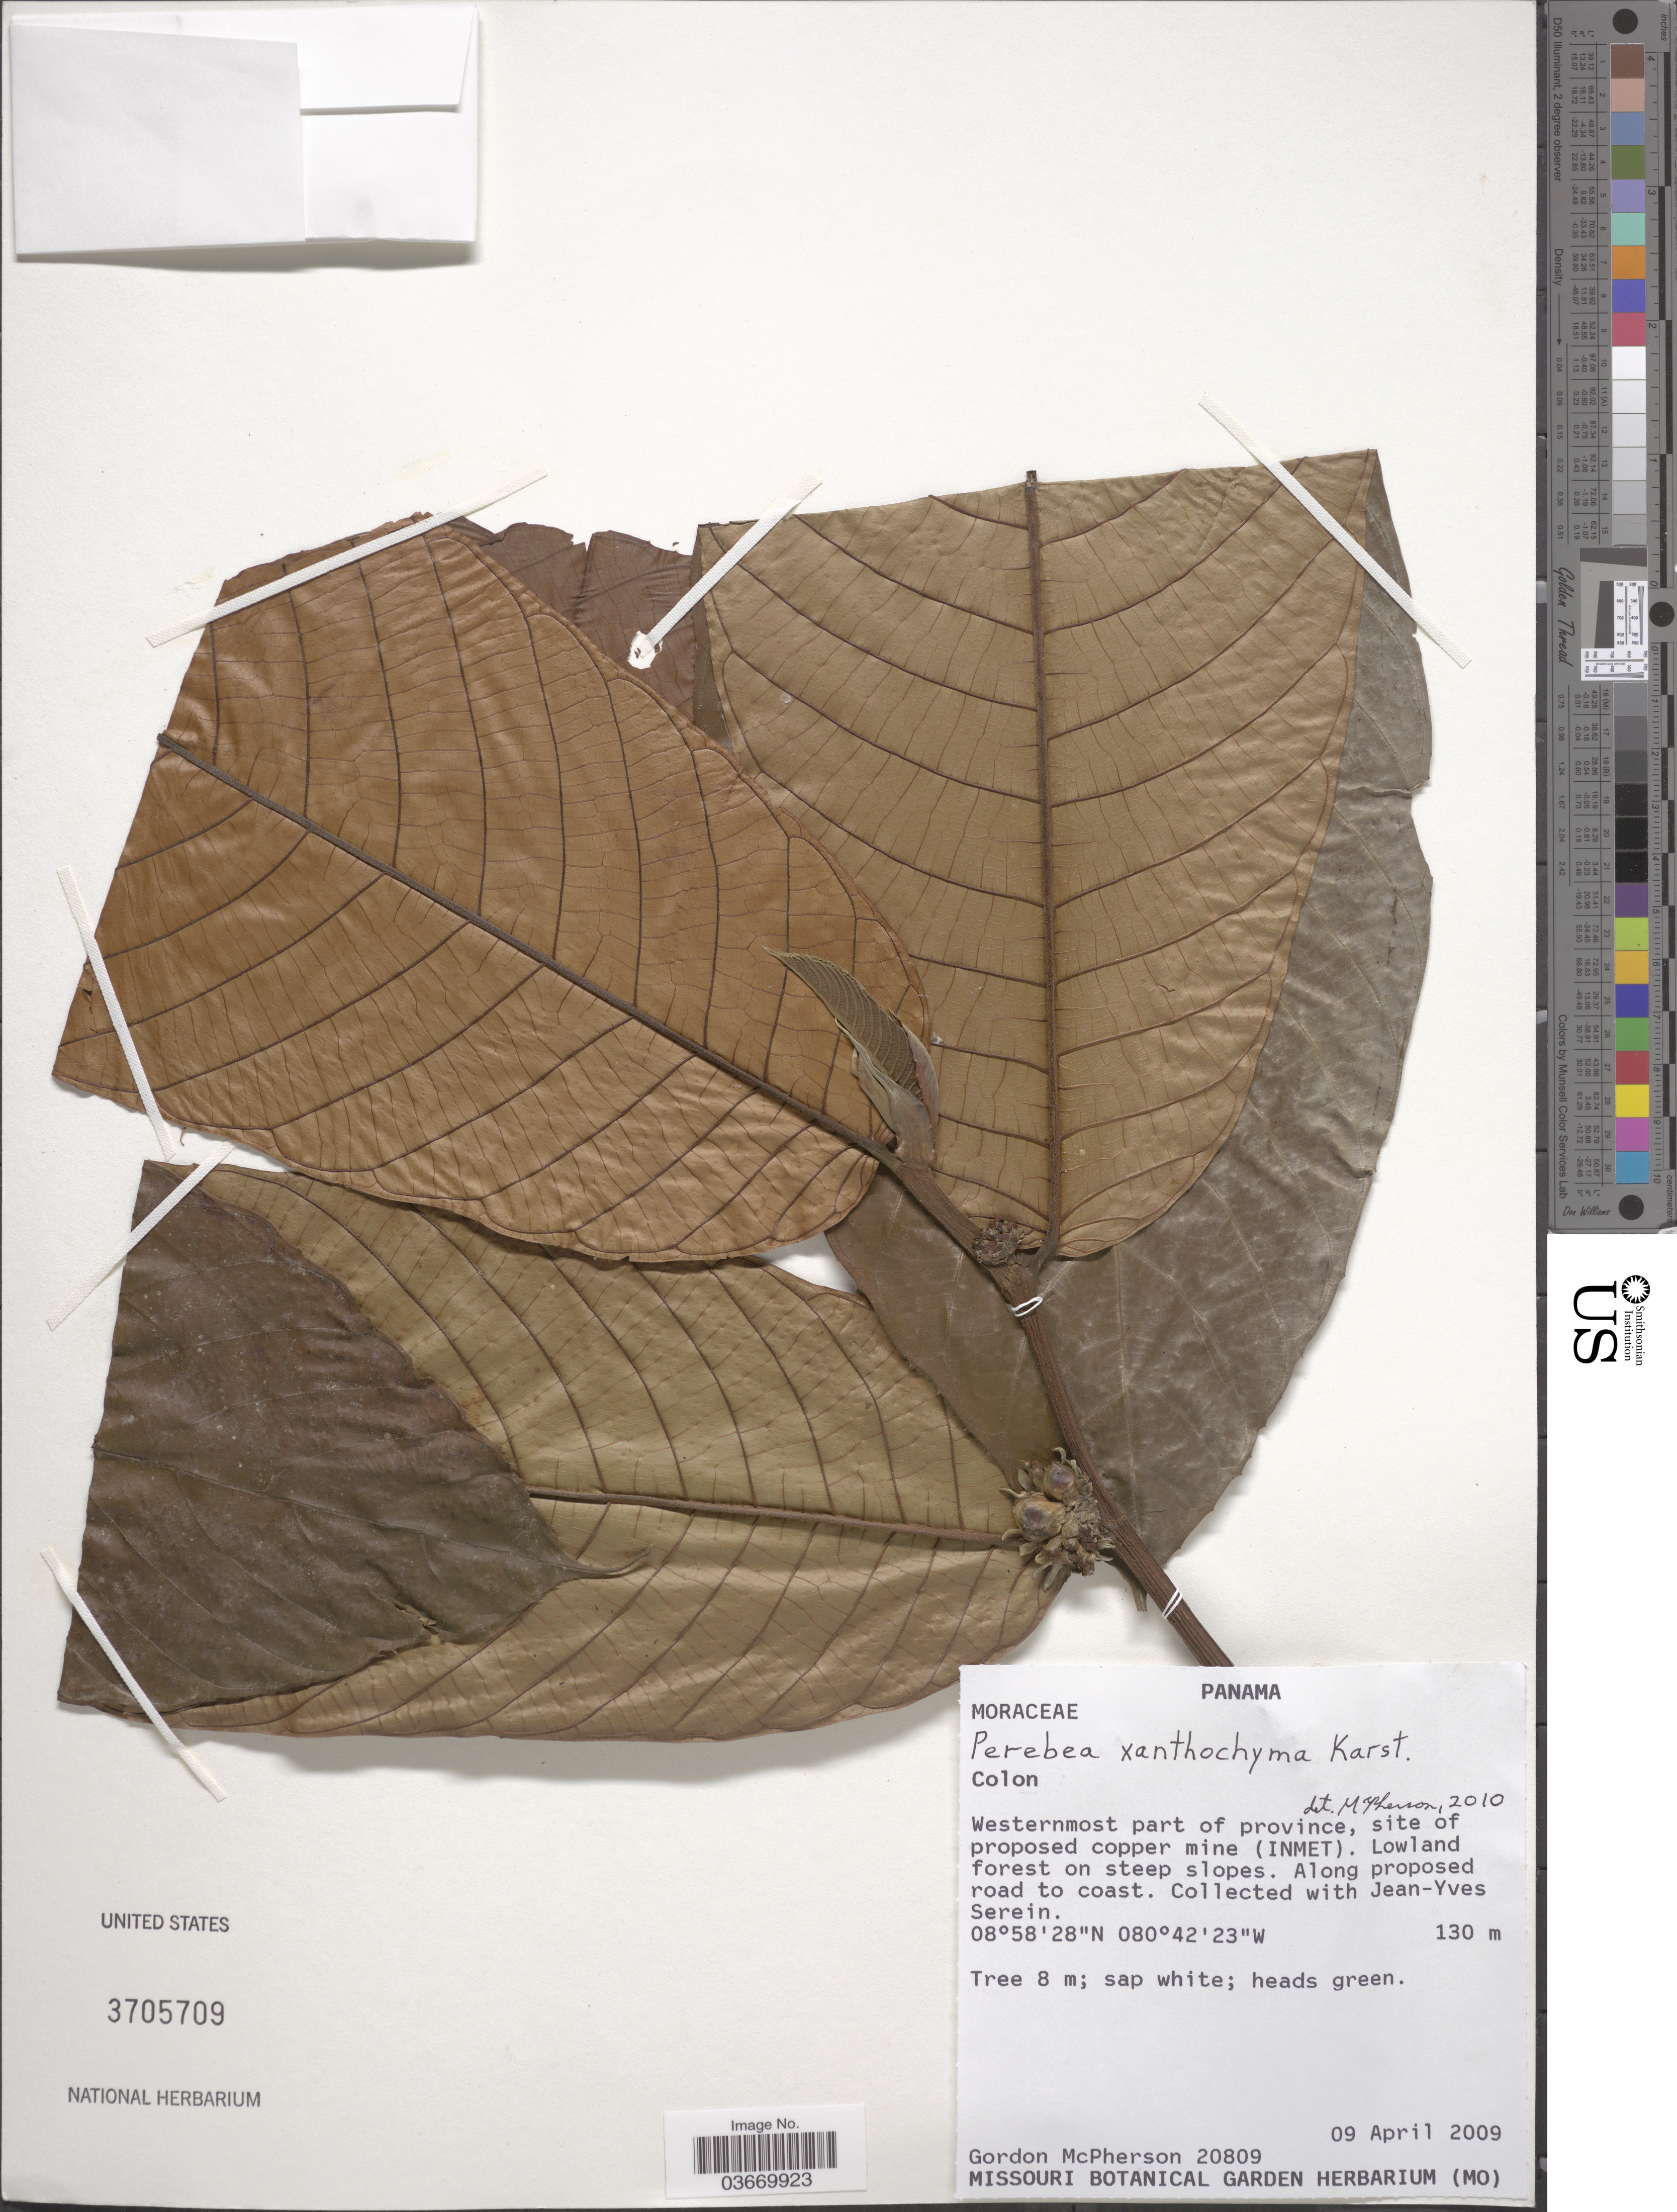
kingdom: Plantae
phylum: Tracheophyta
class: Magnoliopsida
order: Rosales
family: Moraceae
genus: Perebea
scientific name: Perebea xanthochyma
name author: H. Karst.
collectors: G. McPherson & J. Serein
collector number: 20809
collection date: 2009-04-09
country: Panama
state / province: Colón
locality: Westernmost part of province, site of proposed copper mine (INMET).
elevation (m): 130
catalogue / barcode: US 3705709